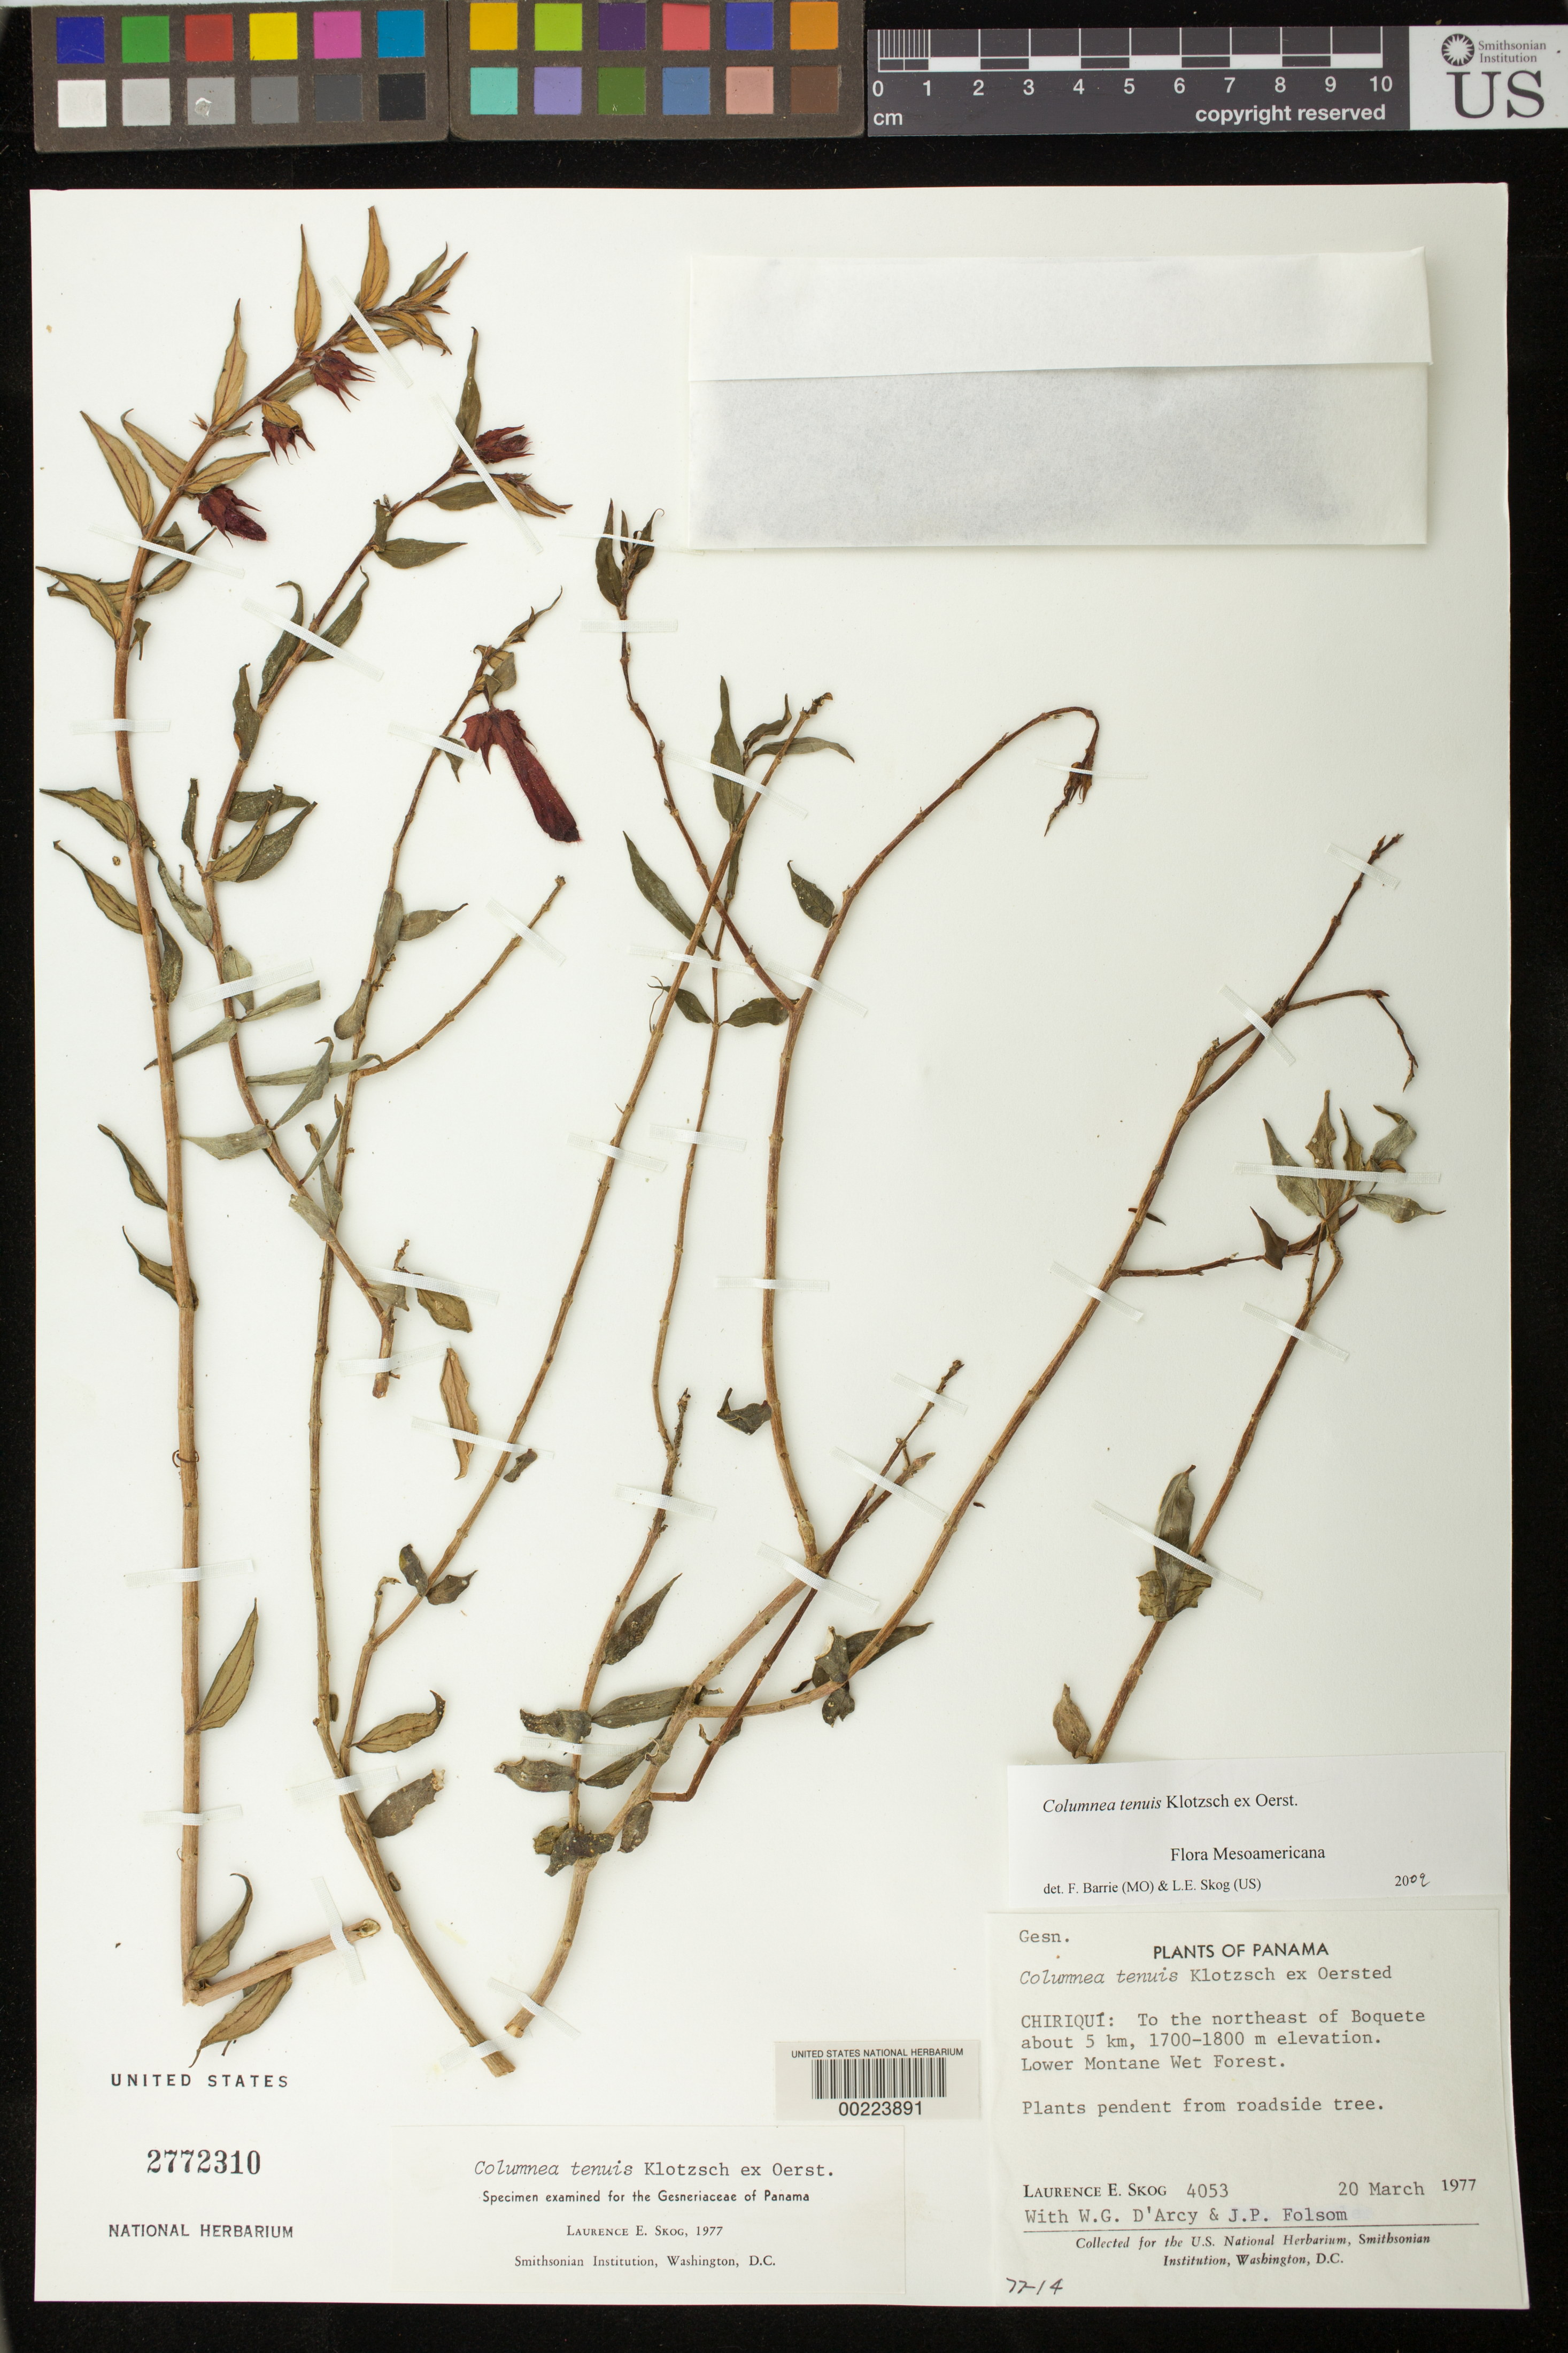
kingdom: Plantae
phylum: Tracheophyta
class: Magnoliopsida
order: Lamiales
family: Gesneriaceae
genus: Columnea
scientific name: Columnea tenuis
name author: Klotzsch ex Oerst.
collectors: L. E. Skog, W. G. D'Arcy & J. P. Folsom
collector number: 4053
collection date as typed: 20 Mar 1977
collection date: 1977-03-20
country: Panama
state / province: Chiriquí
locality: To the NE of Boquete about 5 km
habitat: Lower montane wet forest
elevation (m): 1700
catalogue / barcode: US 2772310